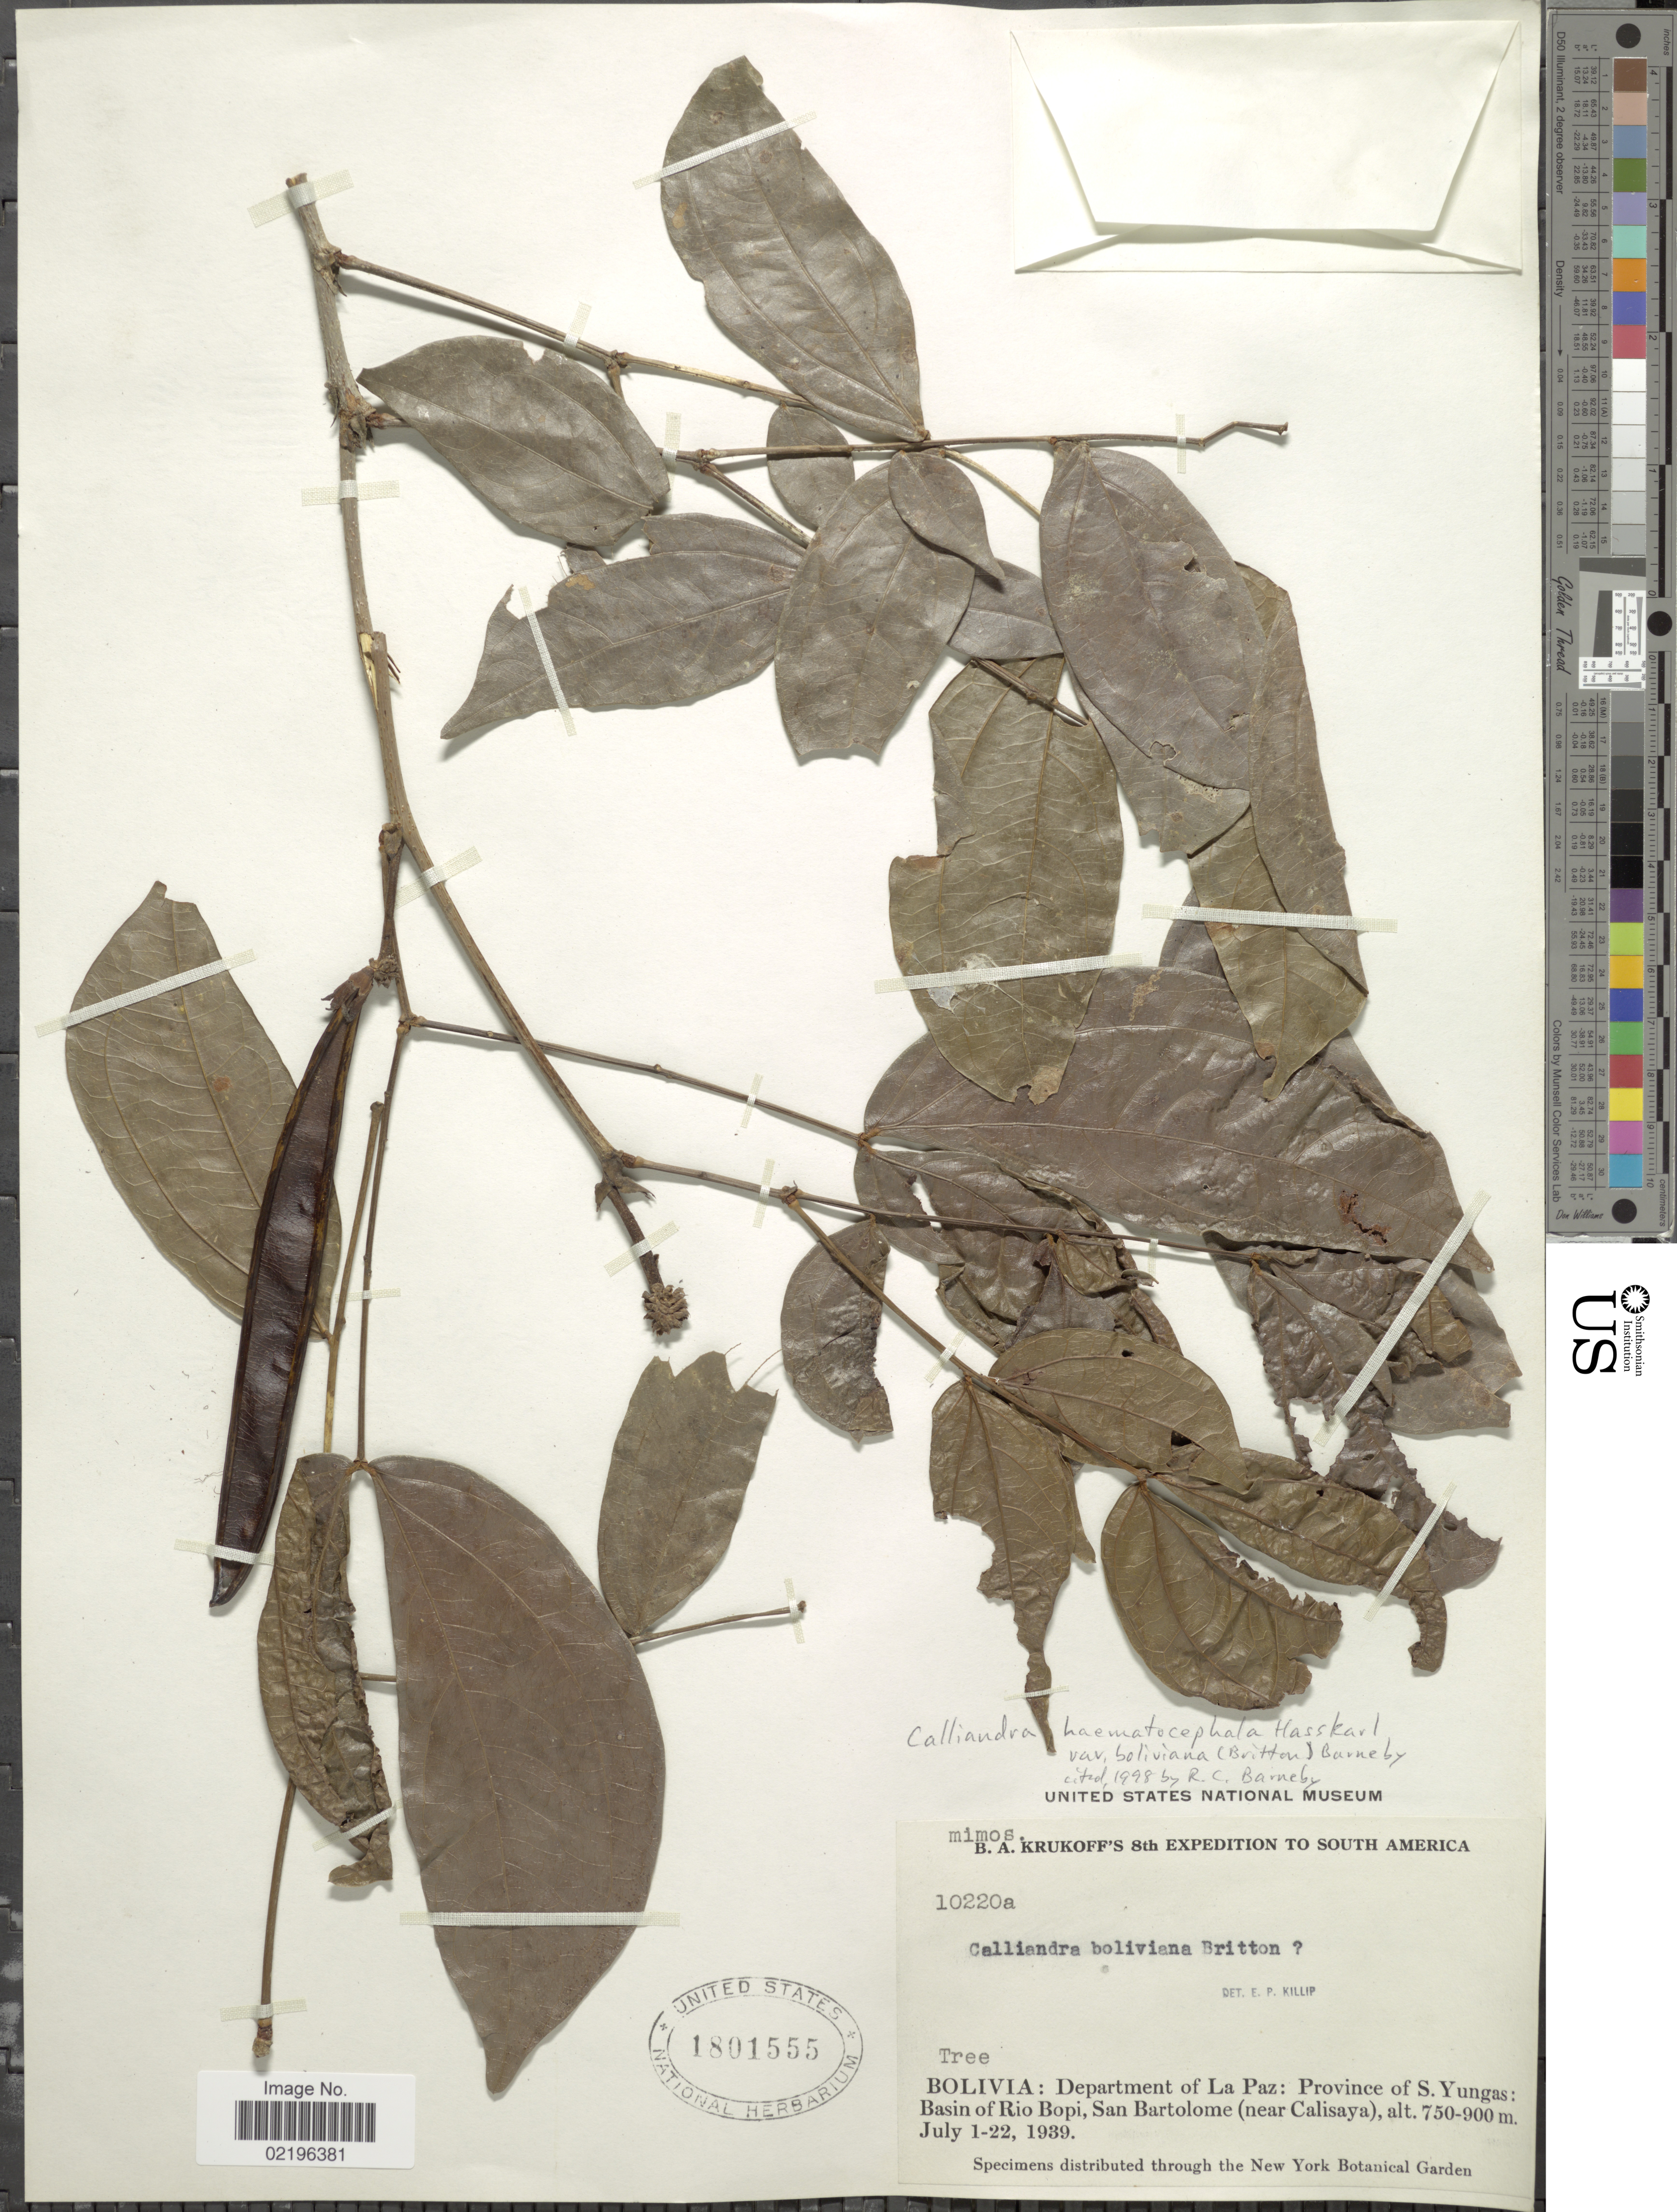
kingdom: Plantae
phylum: Tracheophyta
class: Magnoliopsida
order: Fabales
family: Fabaceae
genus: Calliandra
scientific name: Calliandra haematocephala var. boliviana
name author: (Britton) Barneby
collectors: B. A. Krukoff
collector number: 10220a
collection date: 1939-07-01/1939-07-22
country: Bolivia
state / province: La Paz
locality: Department of La Paz: Province of S. Yungas: Basin of Rio Bopi, San Bartolome (near Calisaya)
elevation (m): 750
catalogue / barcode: US 1801555